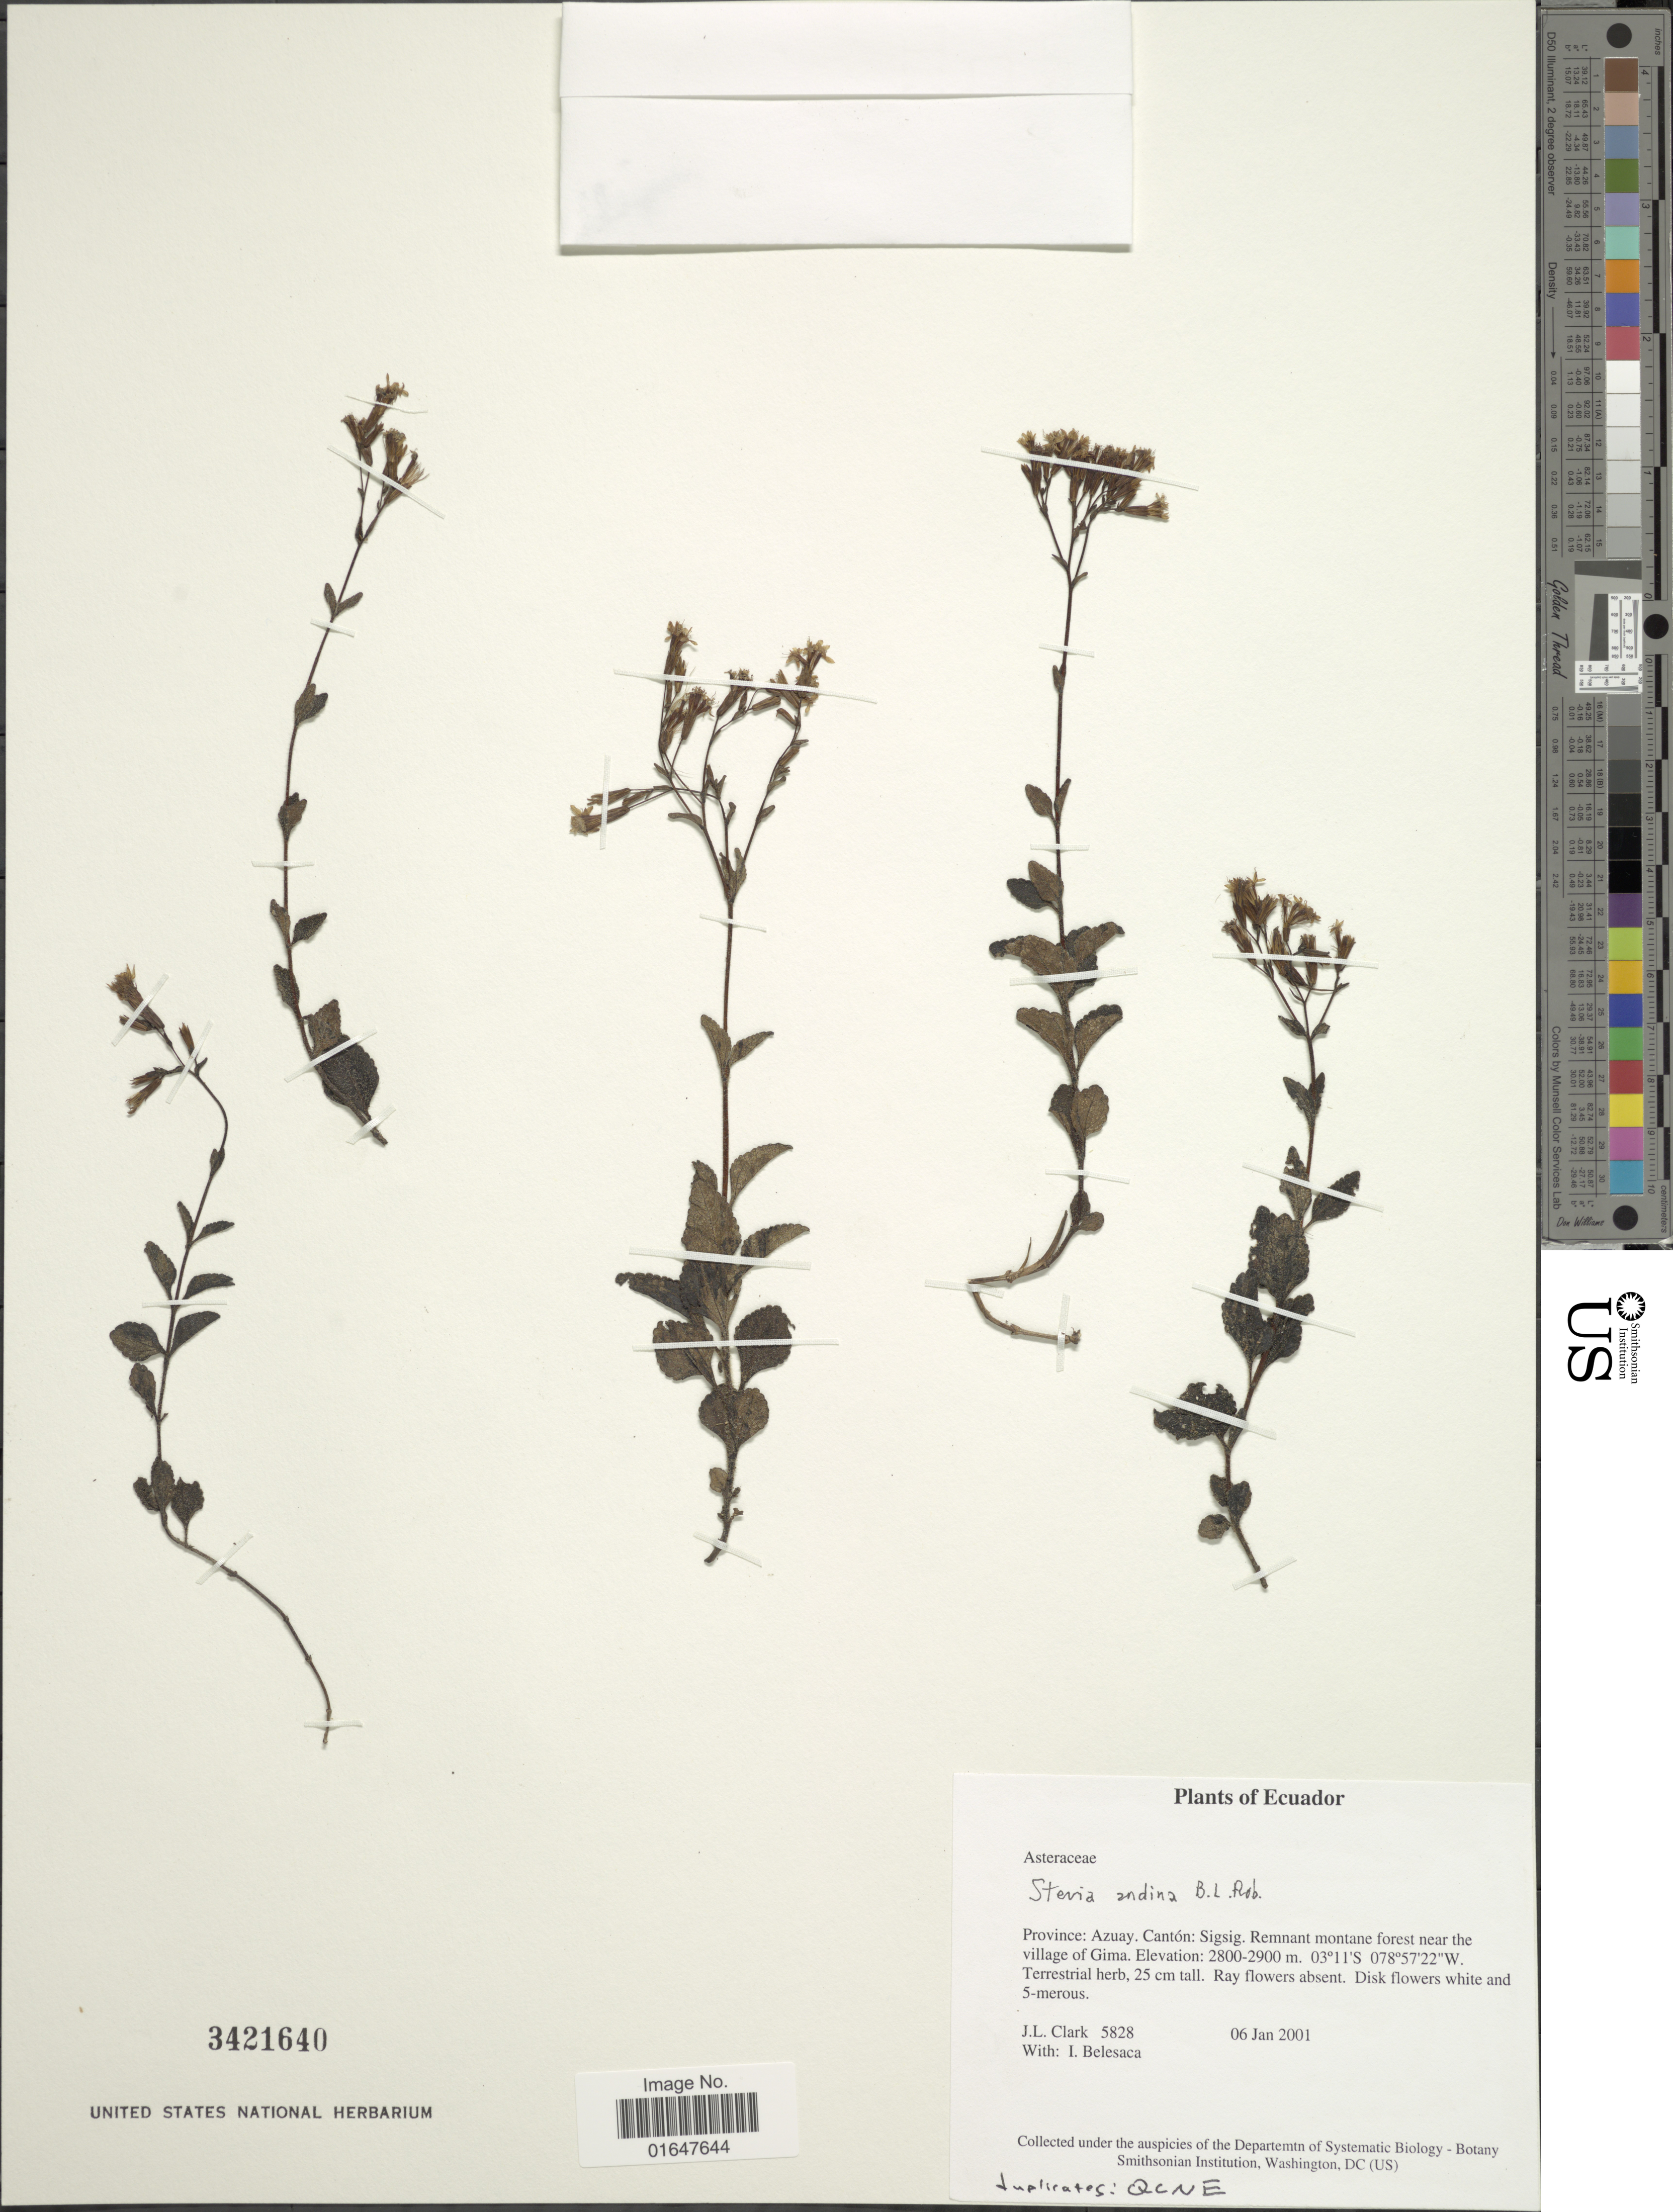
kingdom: Plantae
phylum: Tracheophyta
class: Magnoliopsida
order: Asterales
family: Asteraceae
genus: Stevia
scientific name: Stevia andina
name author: B.L. Rob.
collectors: J. L. Clark & I. Belesaca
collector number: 5828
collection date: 2001-01-06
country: Ecuador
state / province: Azuay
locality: Canton Sigsig, near the village of Gima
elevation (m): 2800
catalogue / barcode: US 3421640